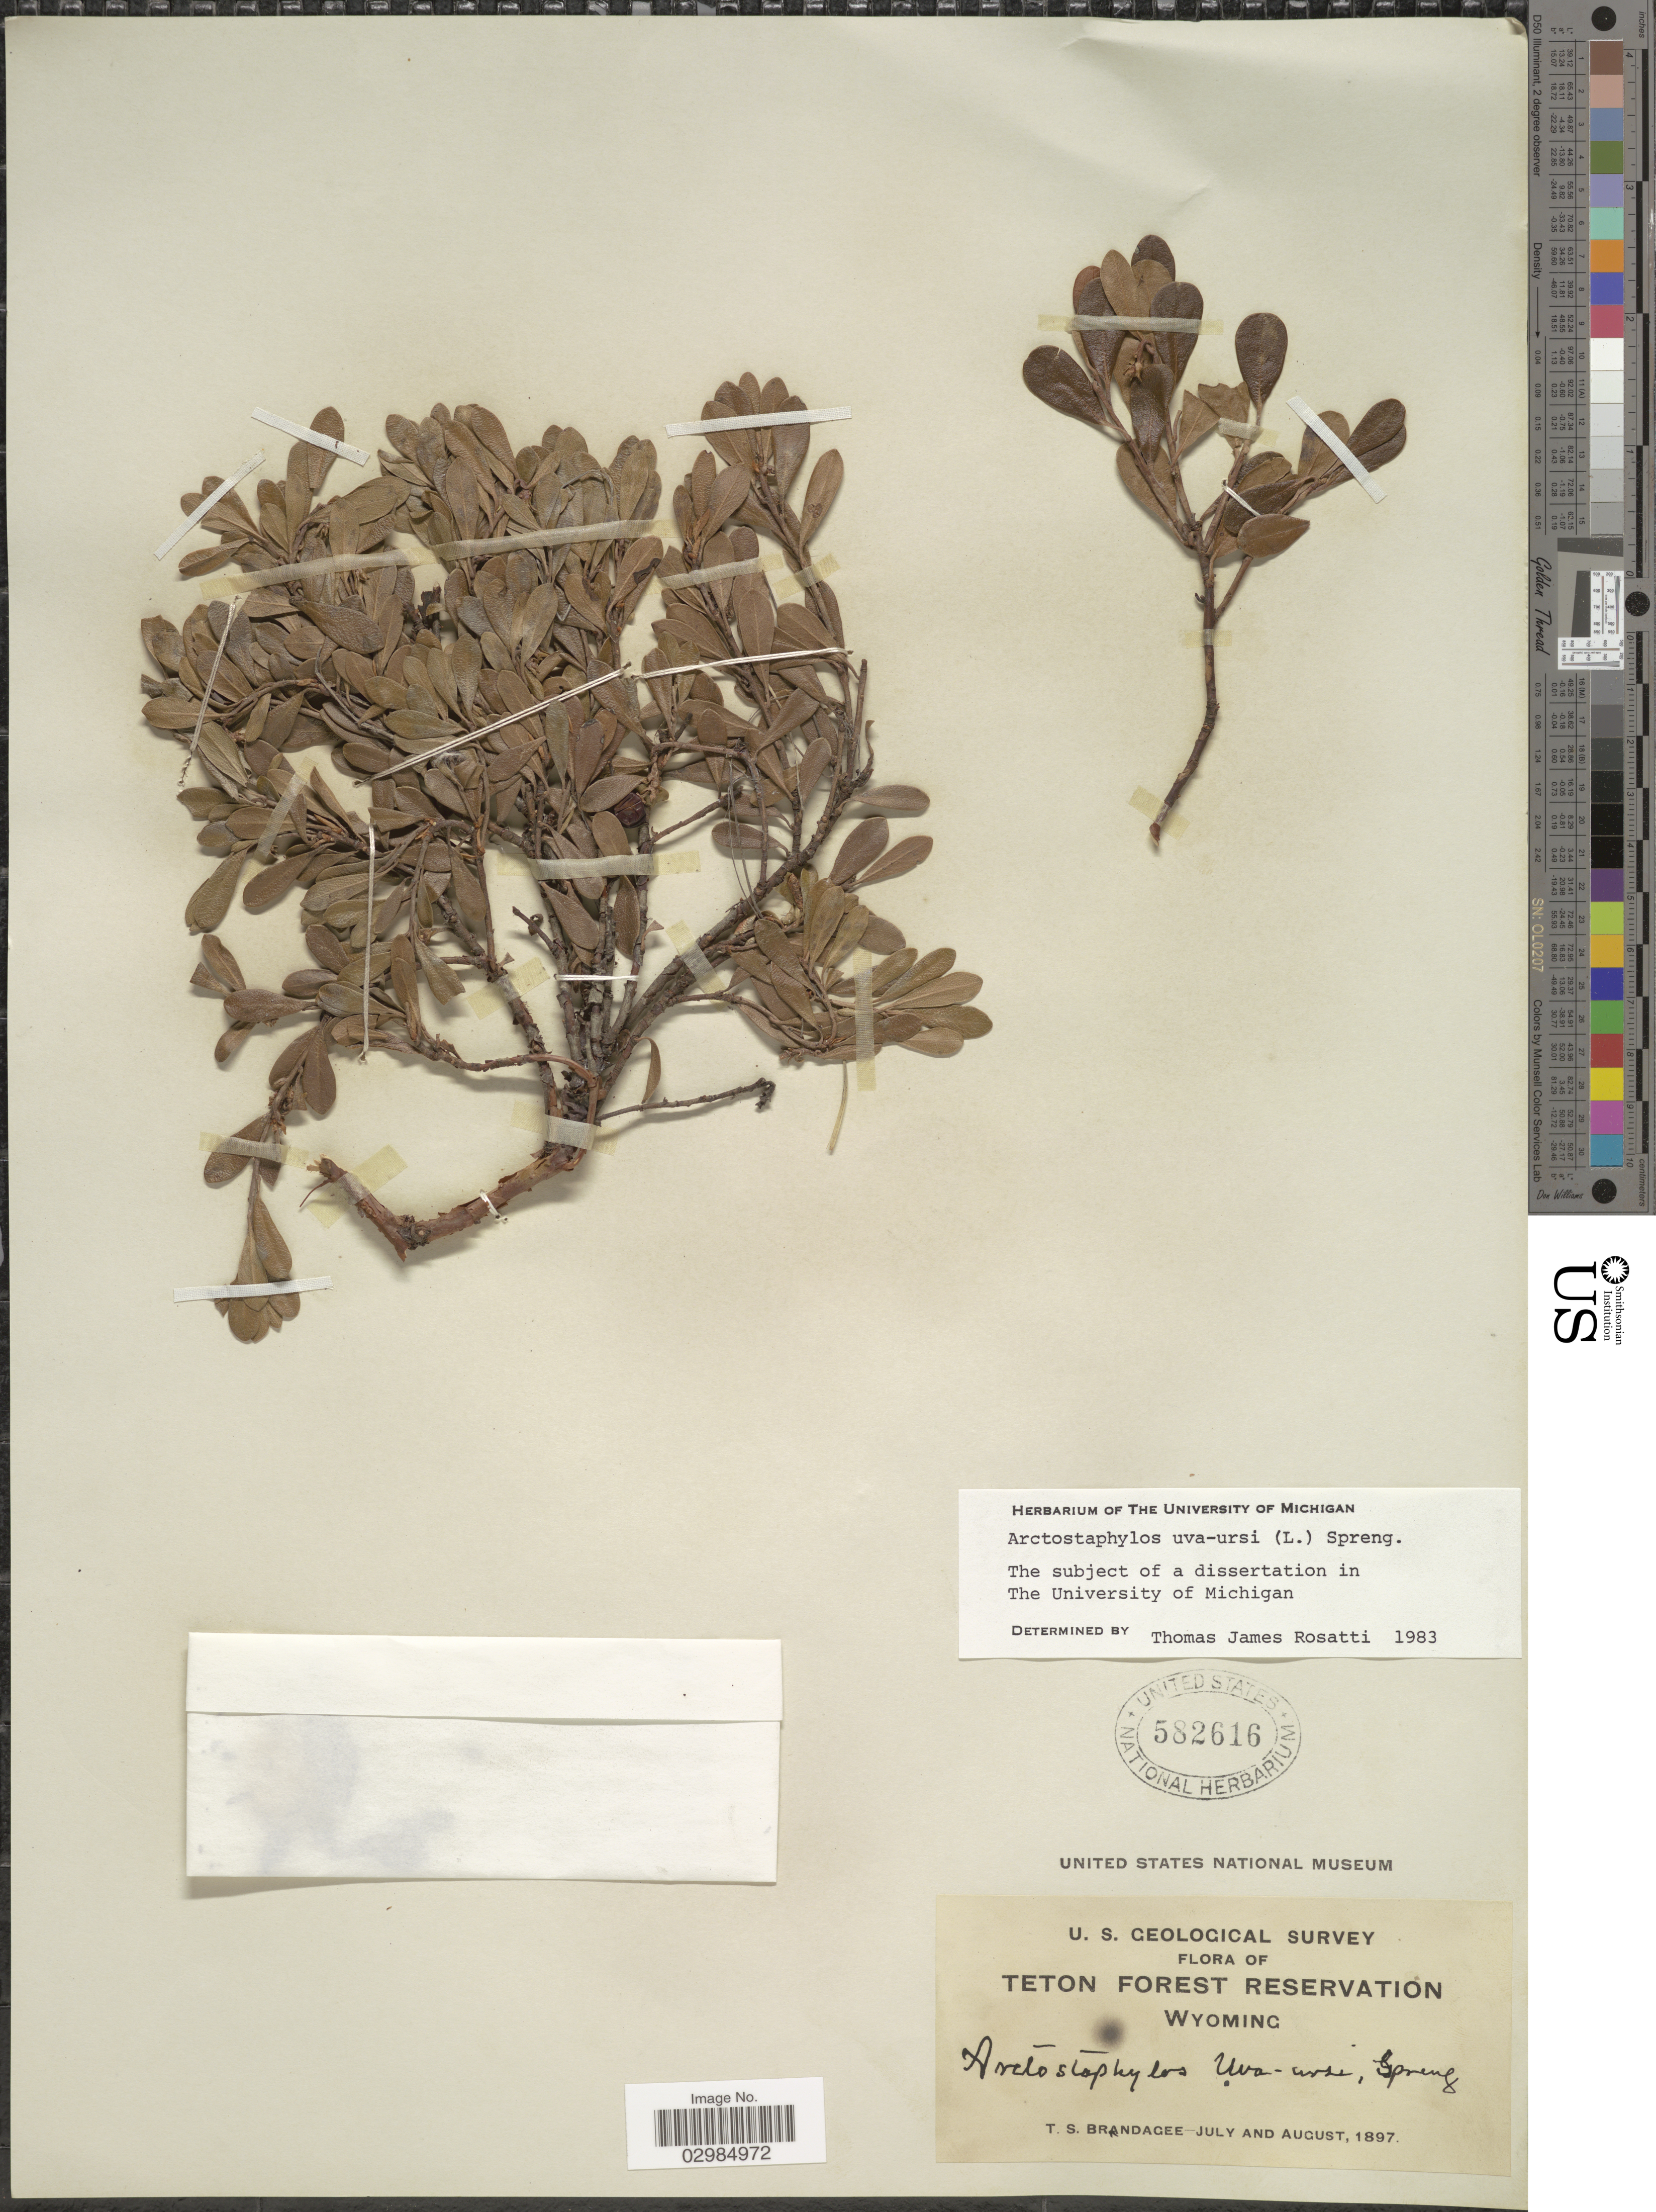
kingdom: Plantae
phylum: Tracheophyta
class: Magnoliopsida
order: Ericales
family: Ericaceae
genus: Arctostaphylos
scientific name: Arctostaphylos uva-ursi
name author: (L.) Spreng.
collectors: T. S. Brandegee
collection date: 1897-07/1897-08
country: United States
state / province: Wyoming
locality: Teton Forest Reservation.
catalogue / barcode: US 582616